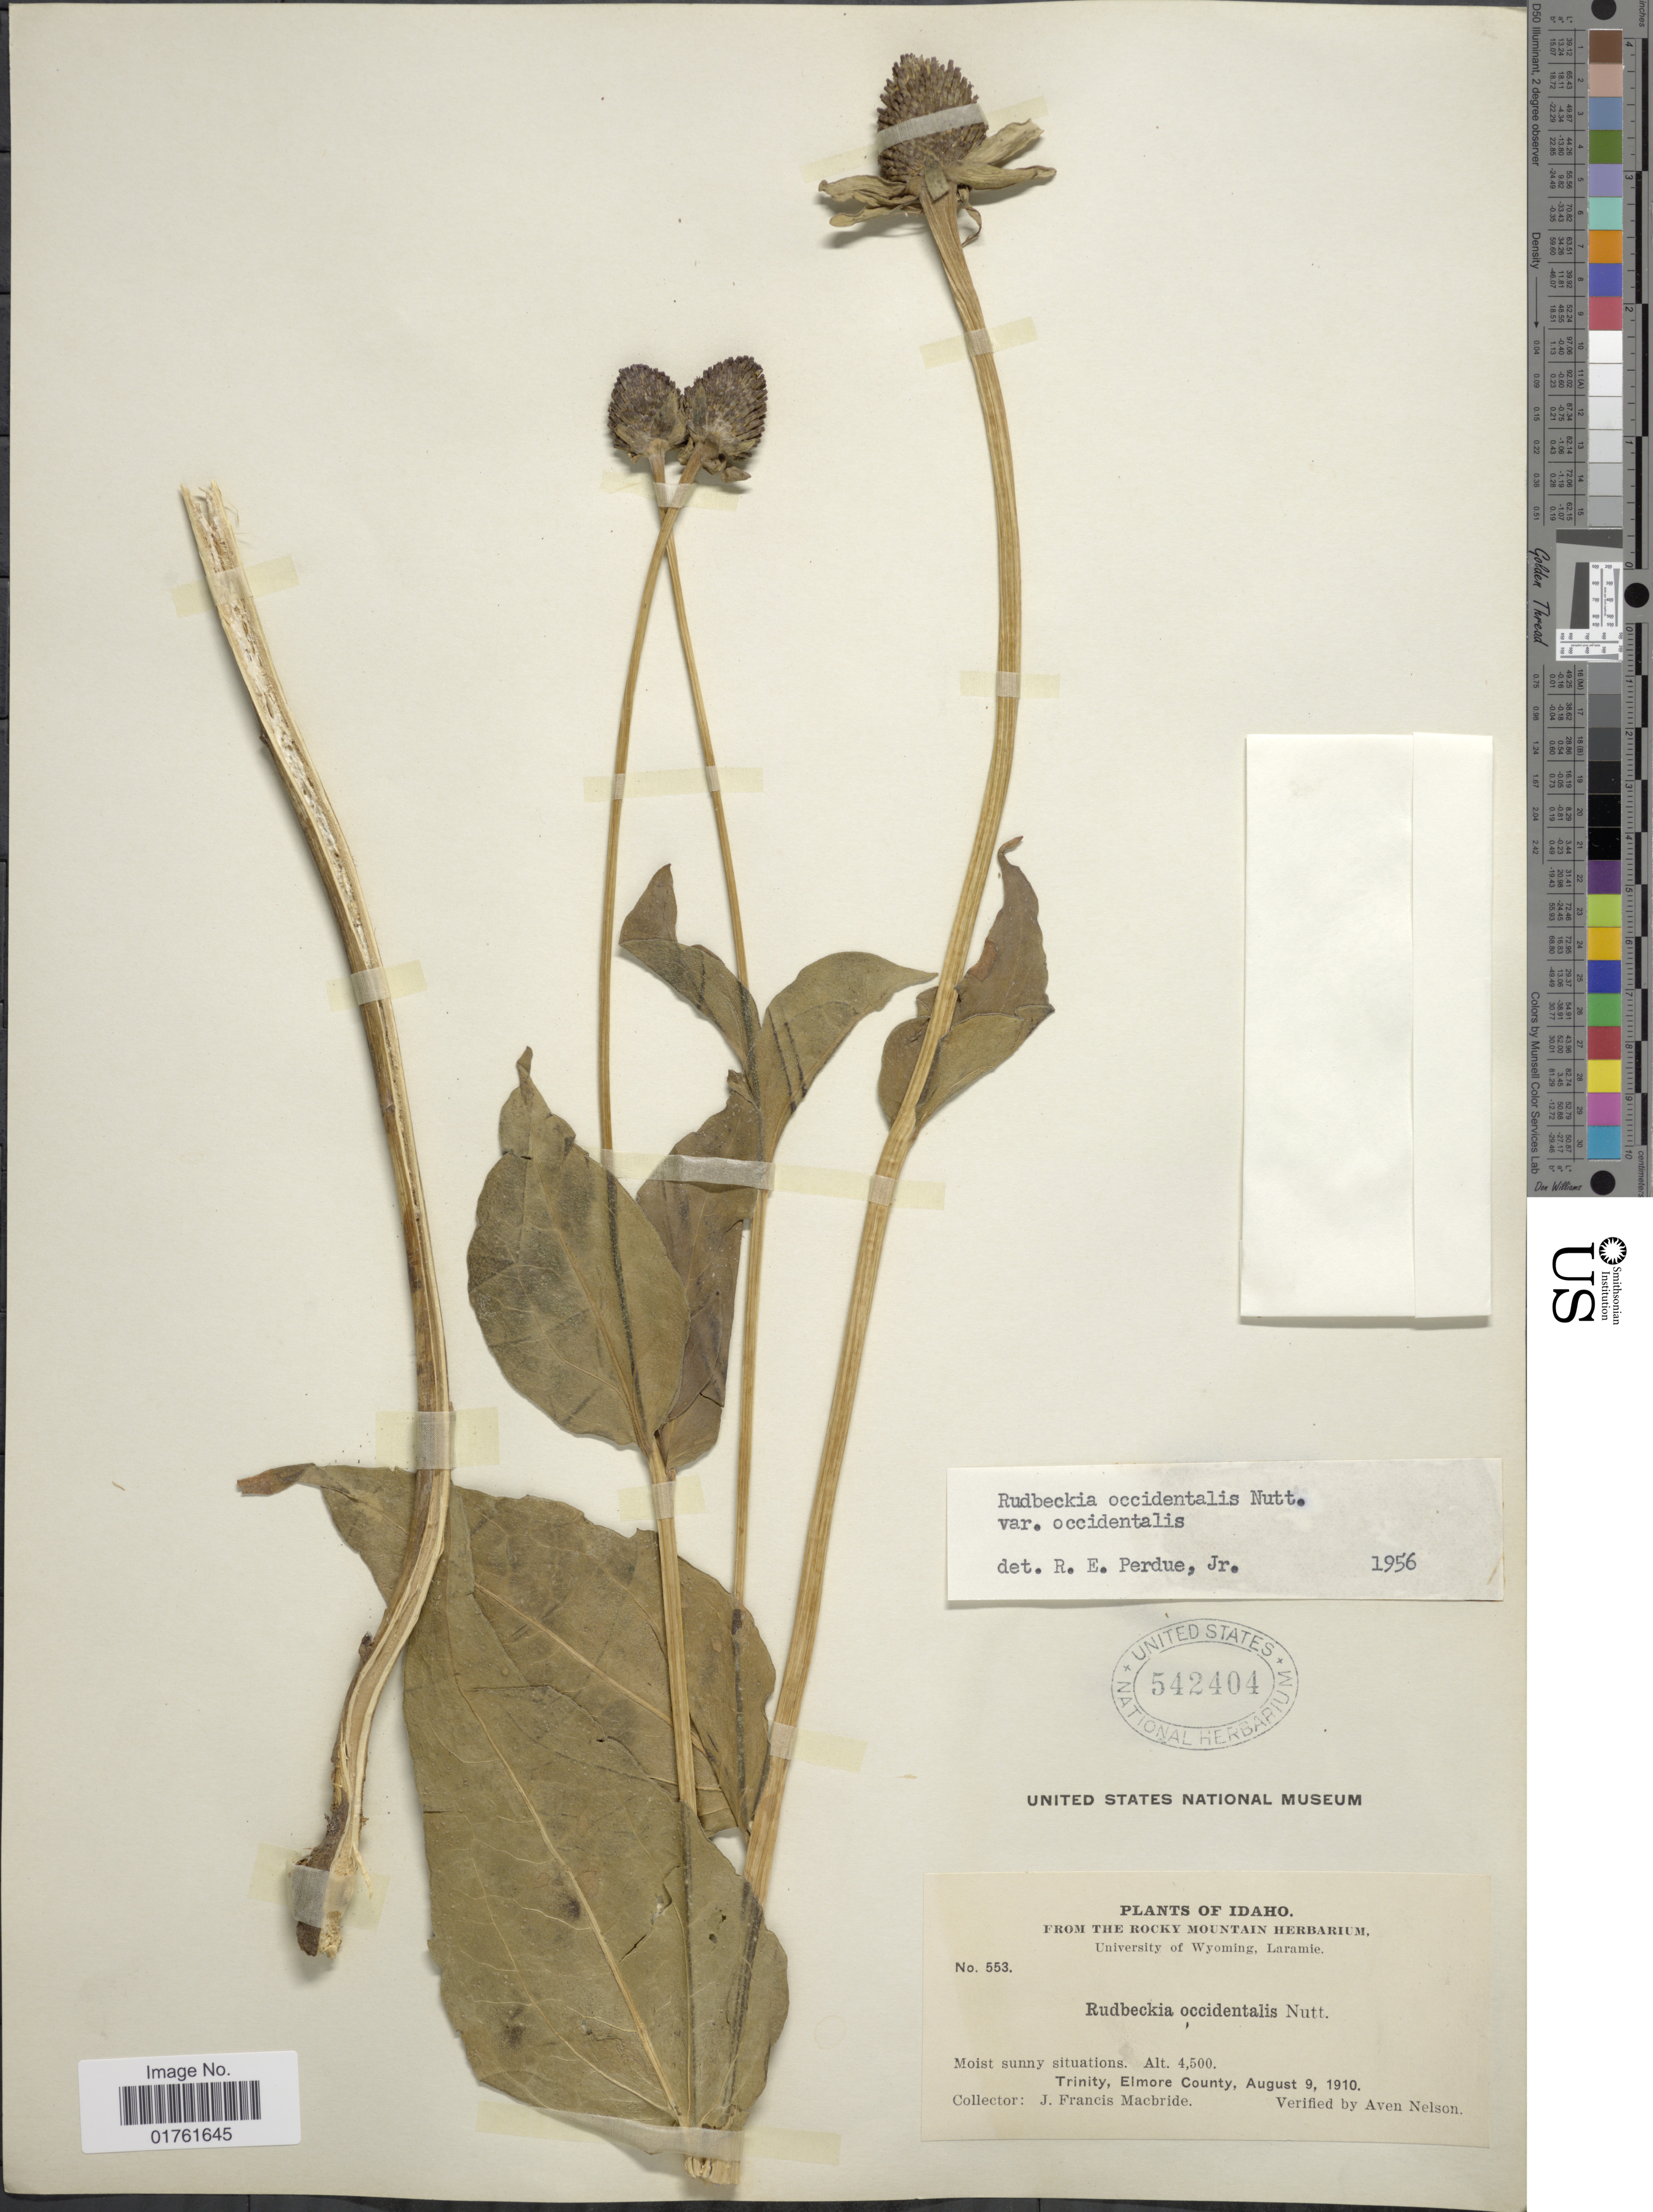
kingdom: Plantae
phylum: Tracheophyta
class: Magnoliopsida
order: Asterales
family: Asteraceae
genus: Rudbeckia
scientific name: Rudbeckia occidentalis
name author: Nutt.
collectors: J. F. Macbride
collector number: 553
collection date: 1910-08-09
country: United States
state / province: Idaho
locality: Moist sunny situation, Trinity, Elmore County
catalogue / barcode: US 542404